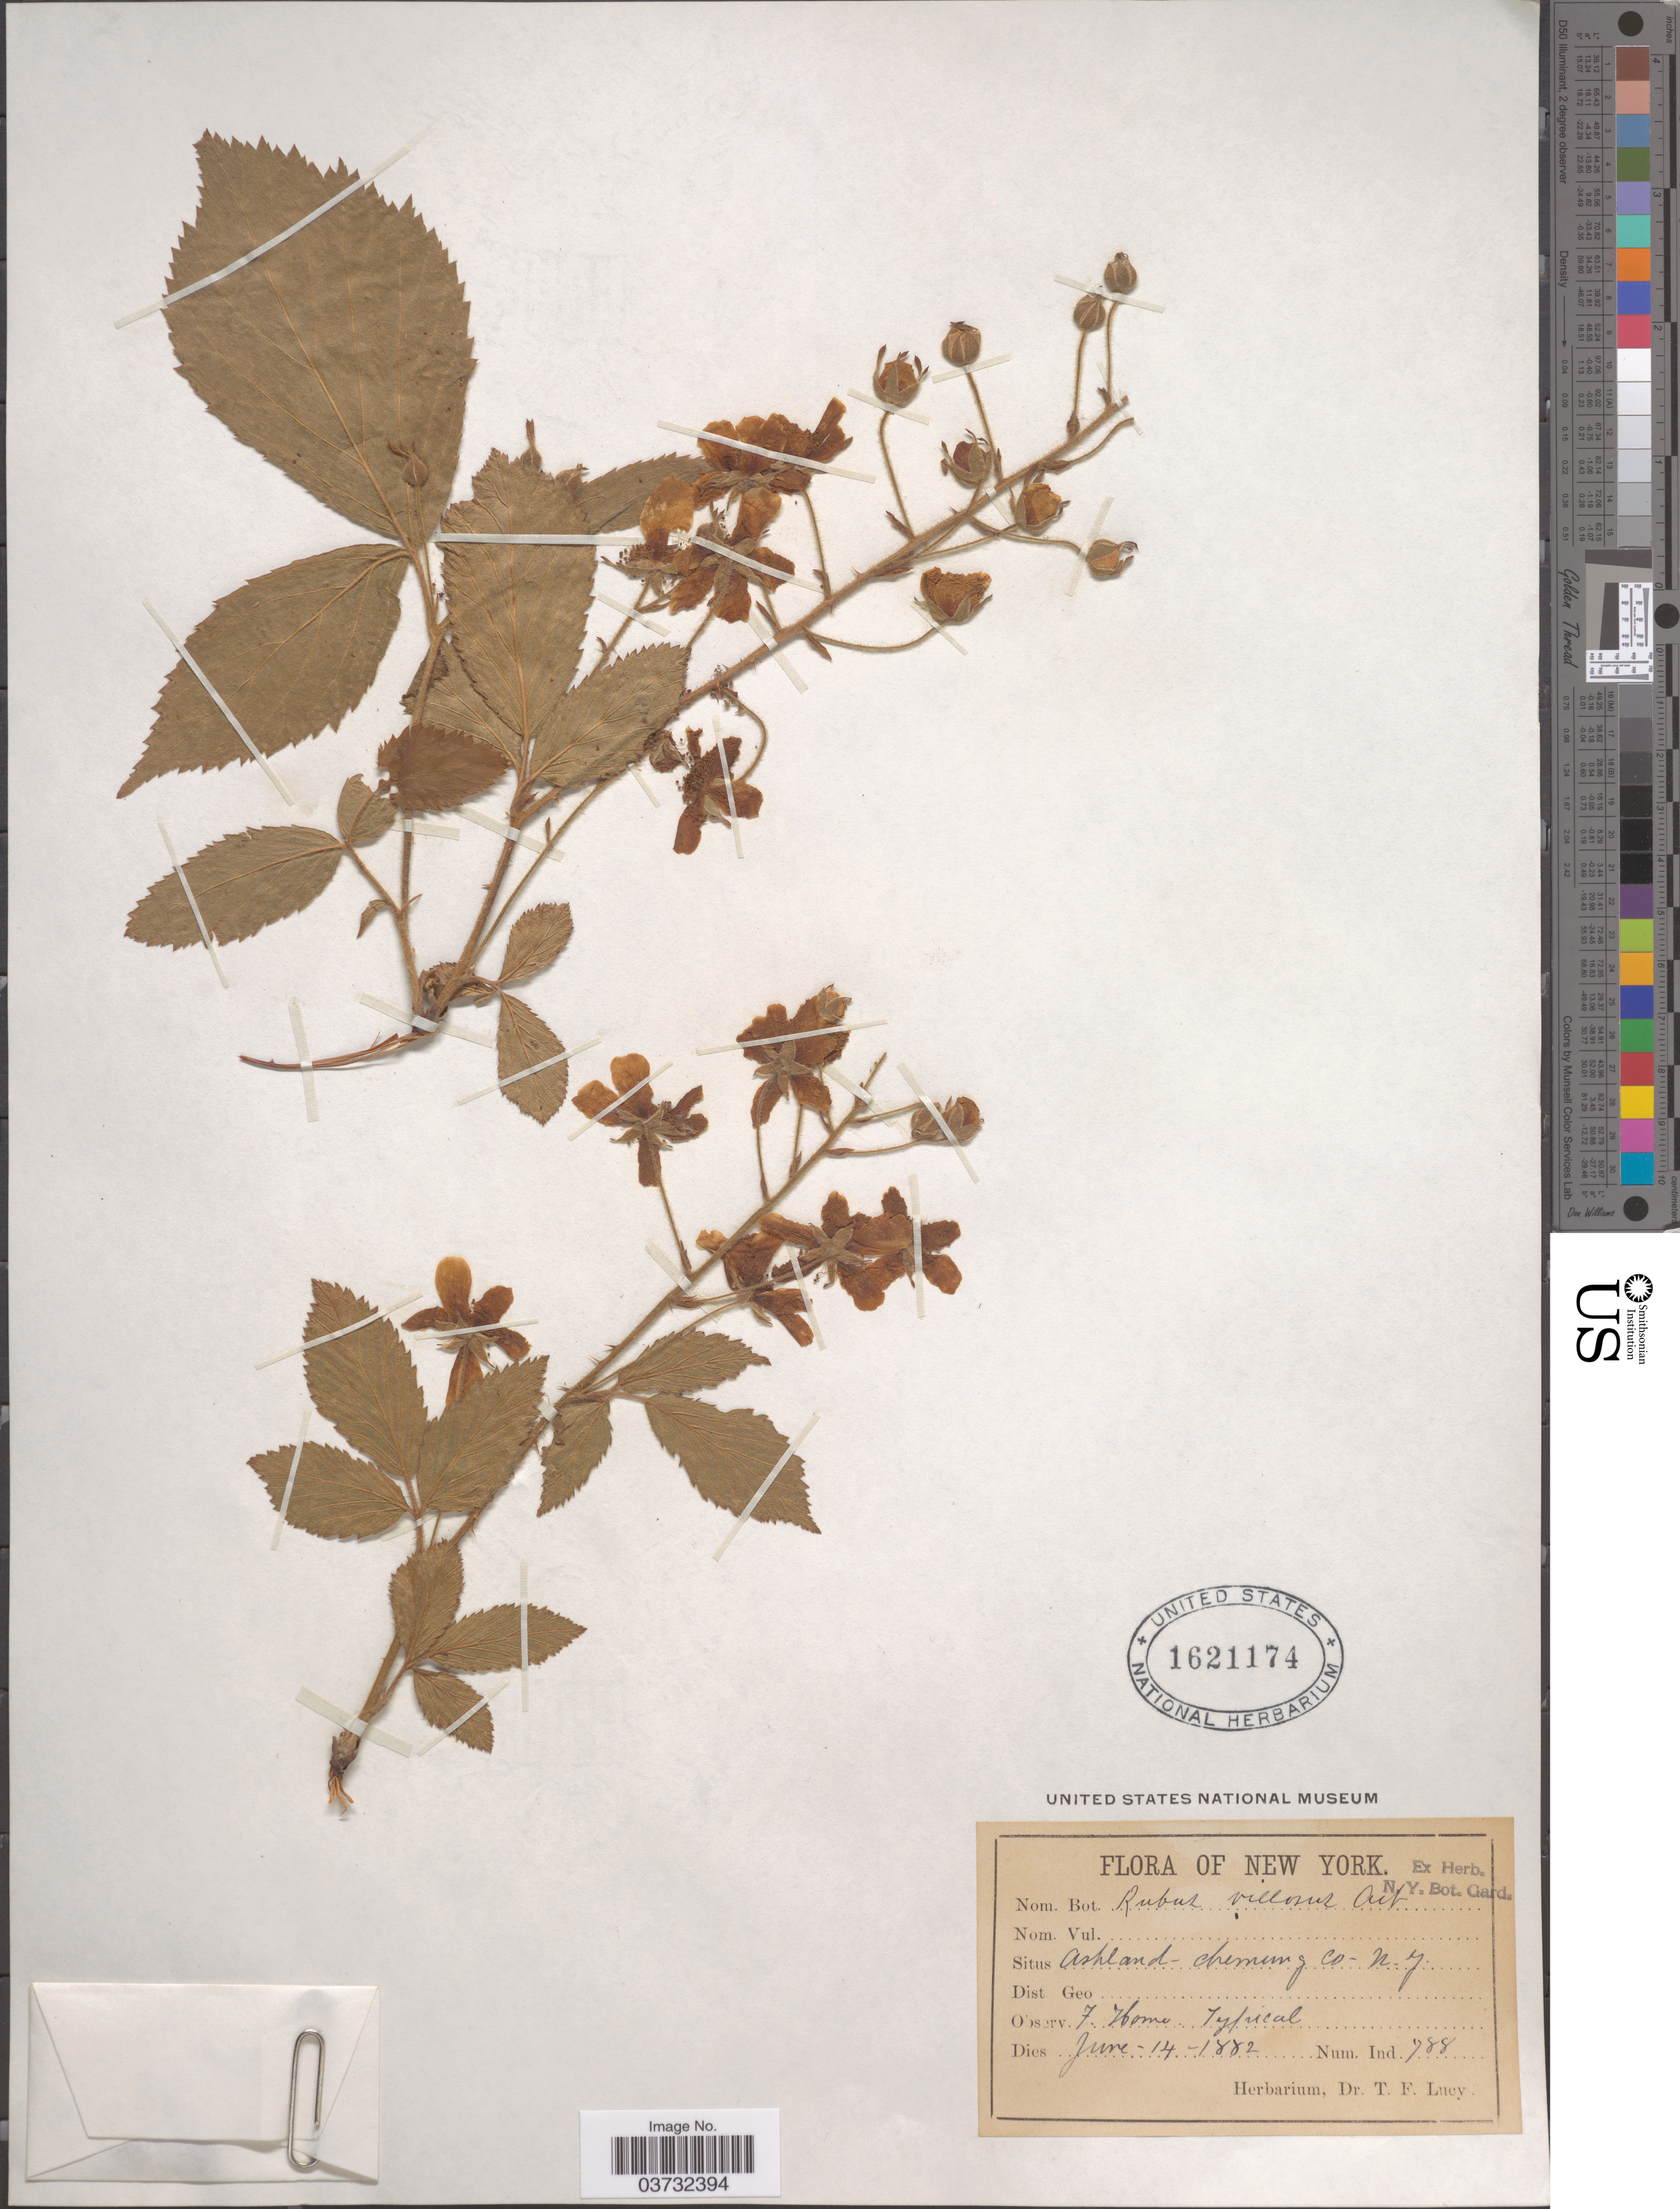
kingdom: Plantae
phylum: Tracheophyta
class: Magnoliopsida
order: Rosales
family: Rosaceae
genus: Rubus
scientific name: Rubus villosus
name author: Thunb.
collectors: Ex herb. T. F. Lucy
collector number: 788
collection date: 1882-06-14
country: United States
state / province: New York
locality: Ashland- Chemung Co.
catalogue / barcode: US 1621174